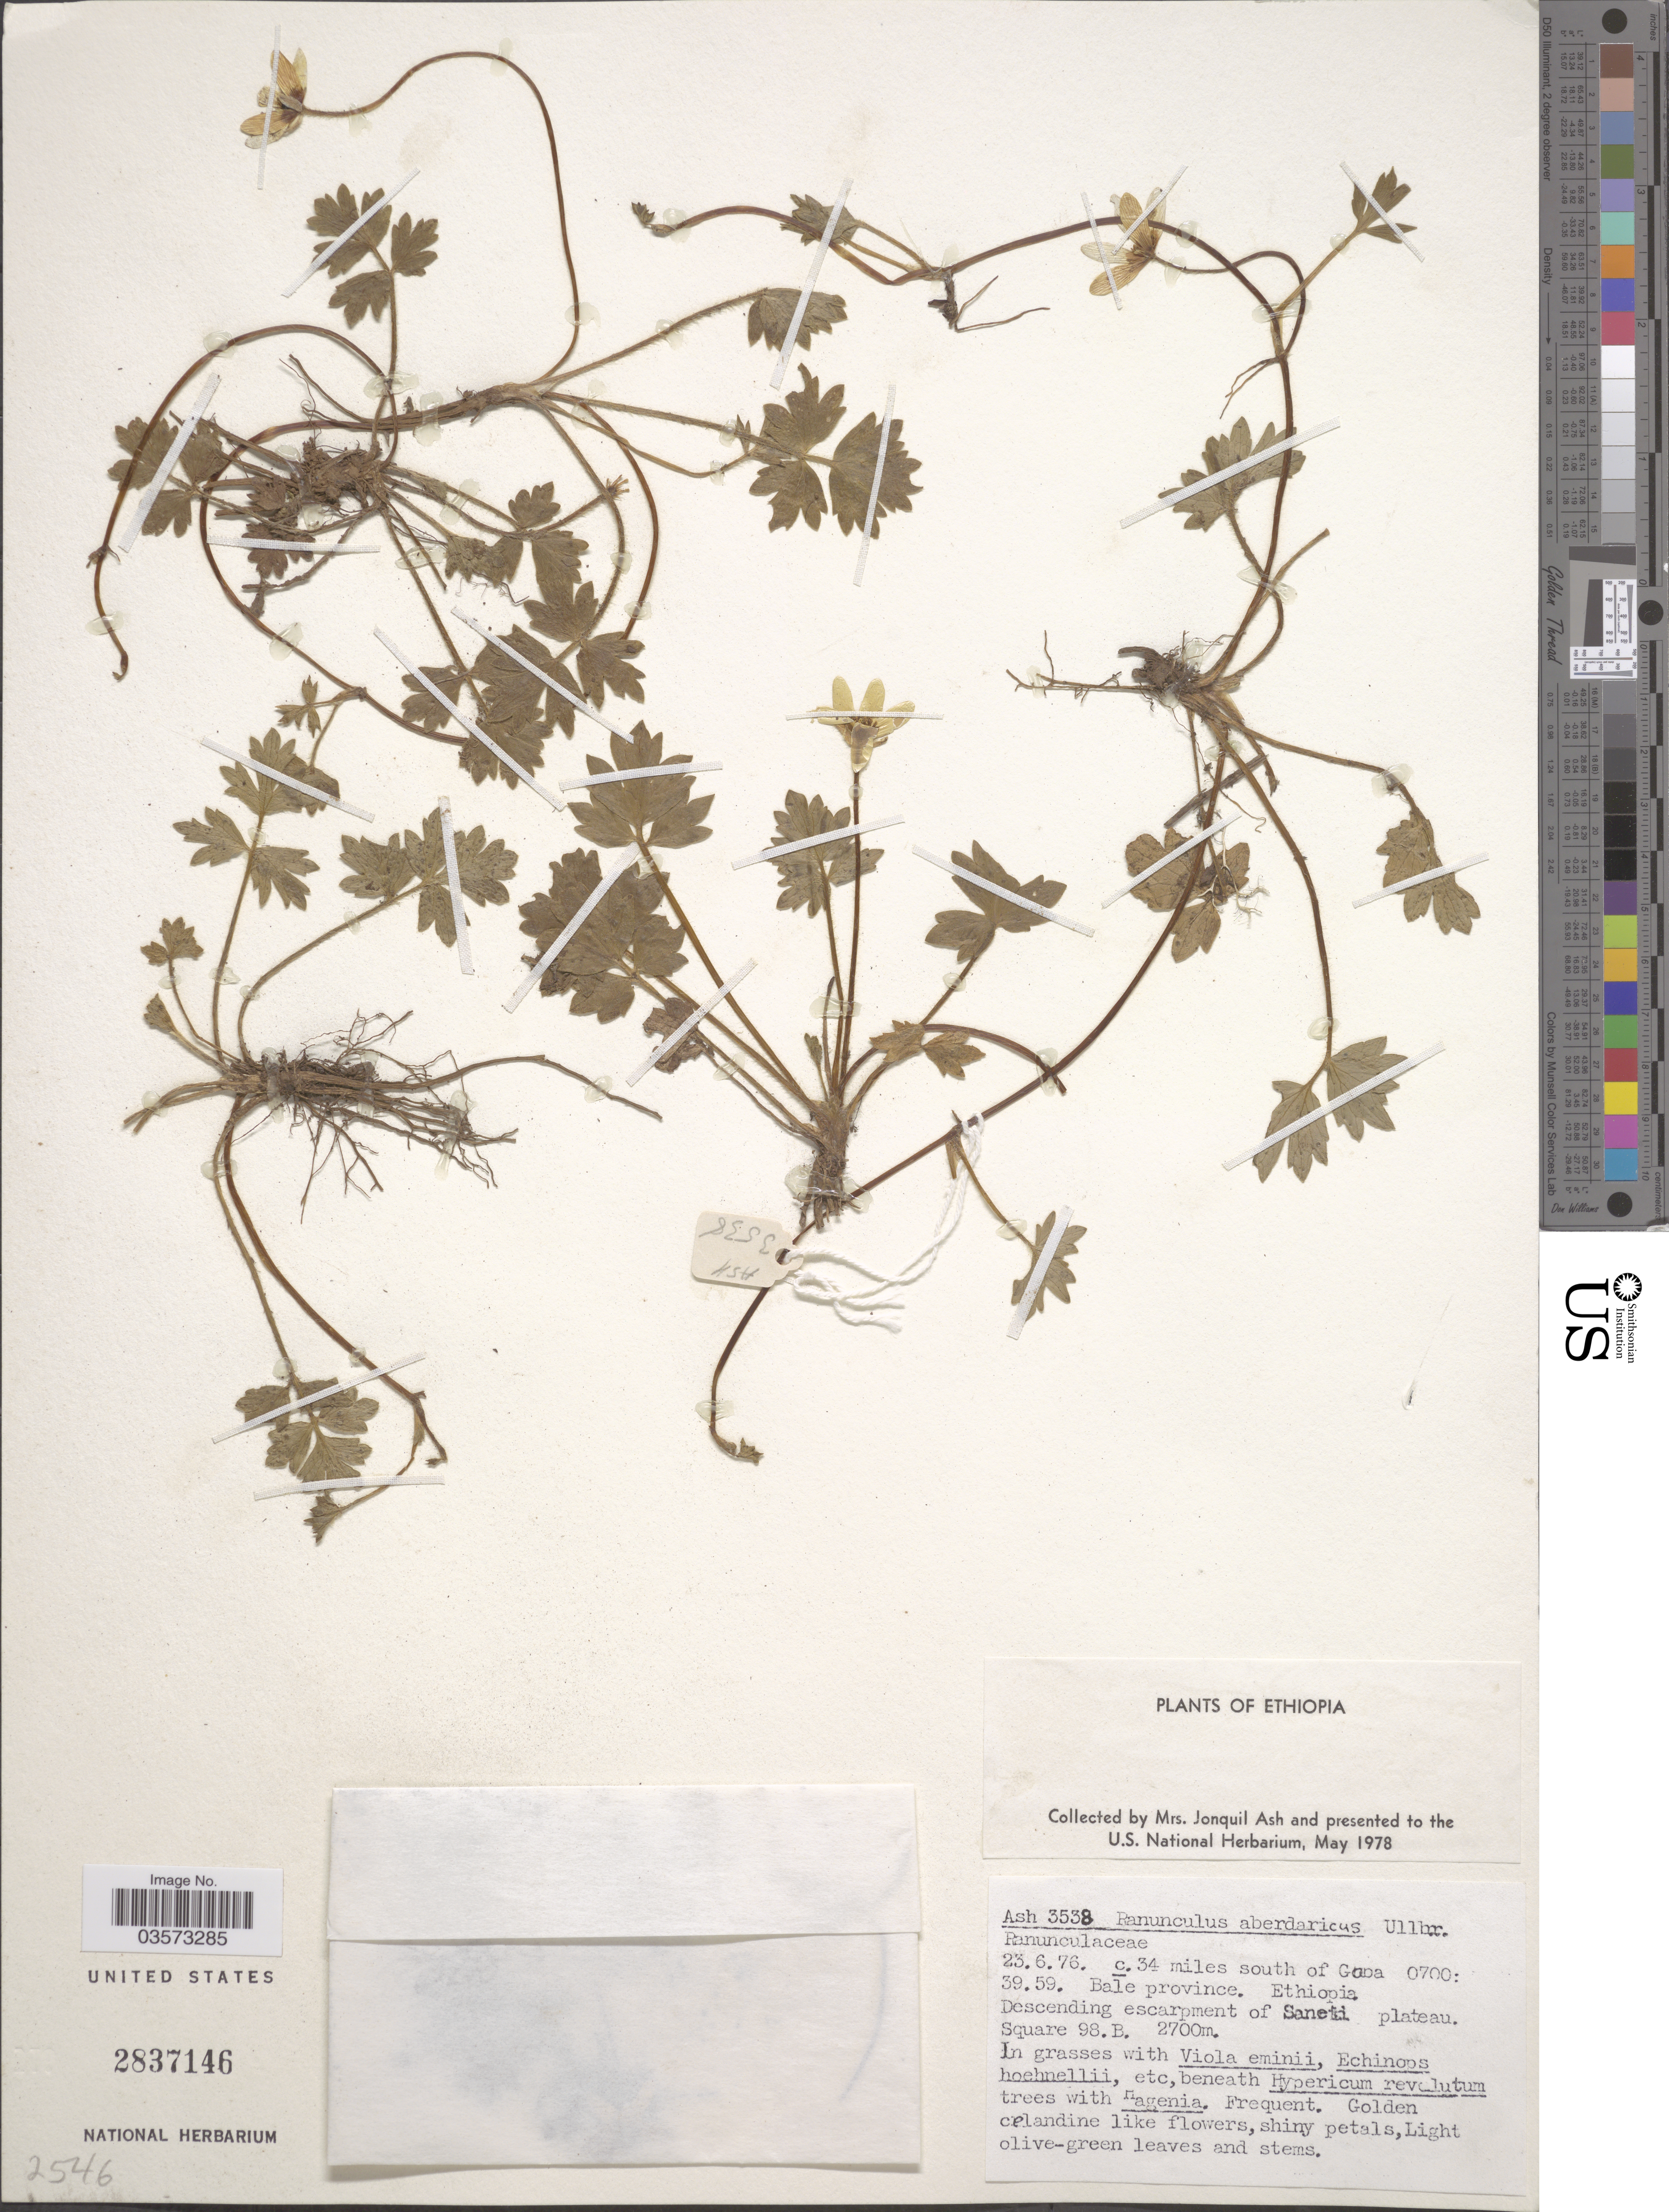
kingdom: Plantae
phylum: Tracheophyta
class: Magnoliopsida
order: Ranunculales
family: Ranunculaceae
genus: Ranunculus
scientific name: Ranunculus aberdaricus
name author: Ulbr.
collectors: J. Ash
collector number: Ash3538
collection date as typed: Transcribed d/m/y: 23/6/76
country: Ethiopia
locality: C.34 miles south of Goba 0700:39.59. Bale province. Descending escarpment of Saneti plateau.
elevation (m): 2700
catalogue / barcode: US 2837146